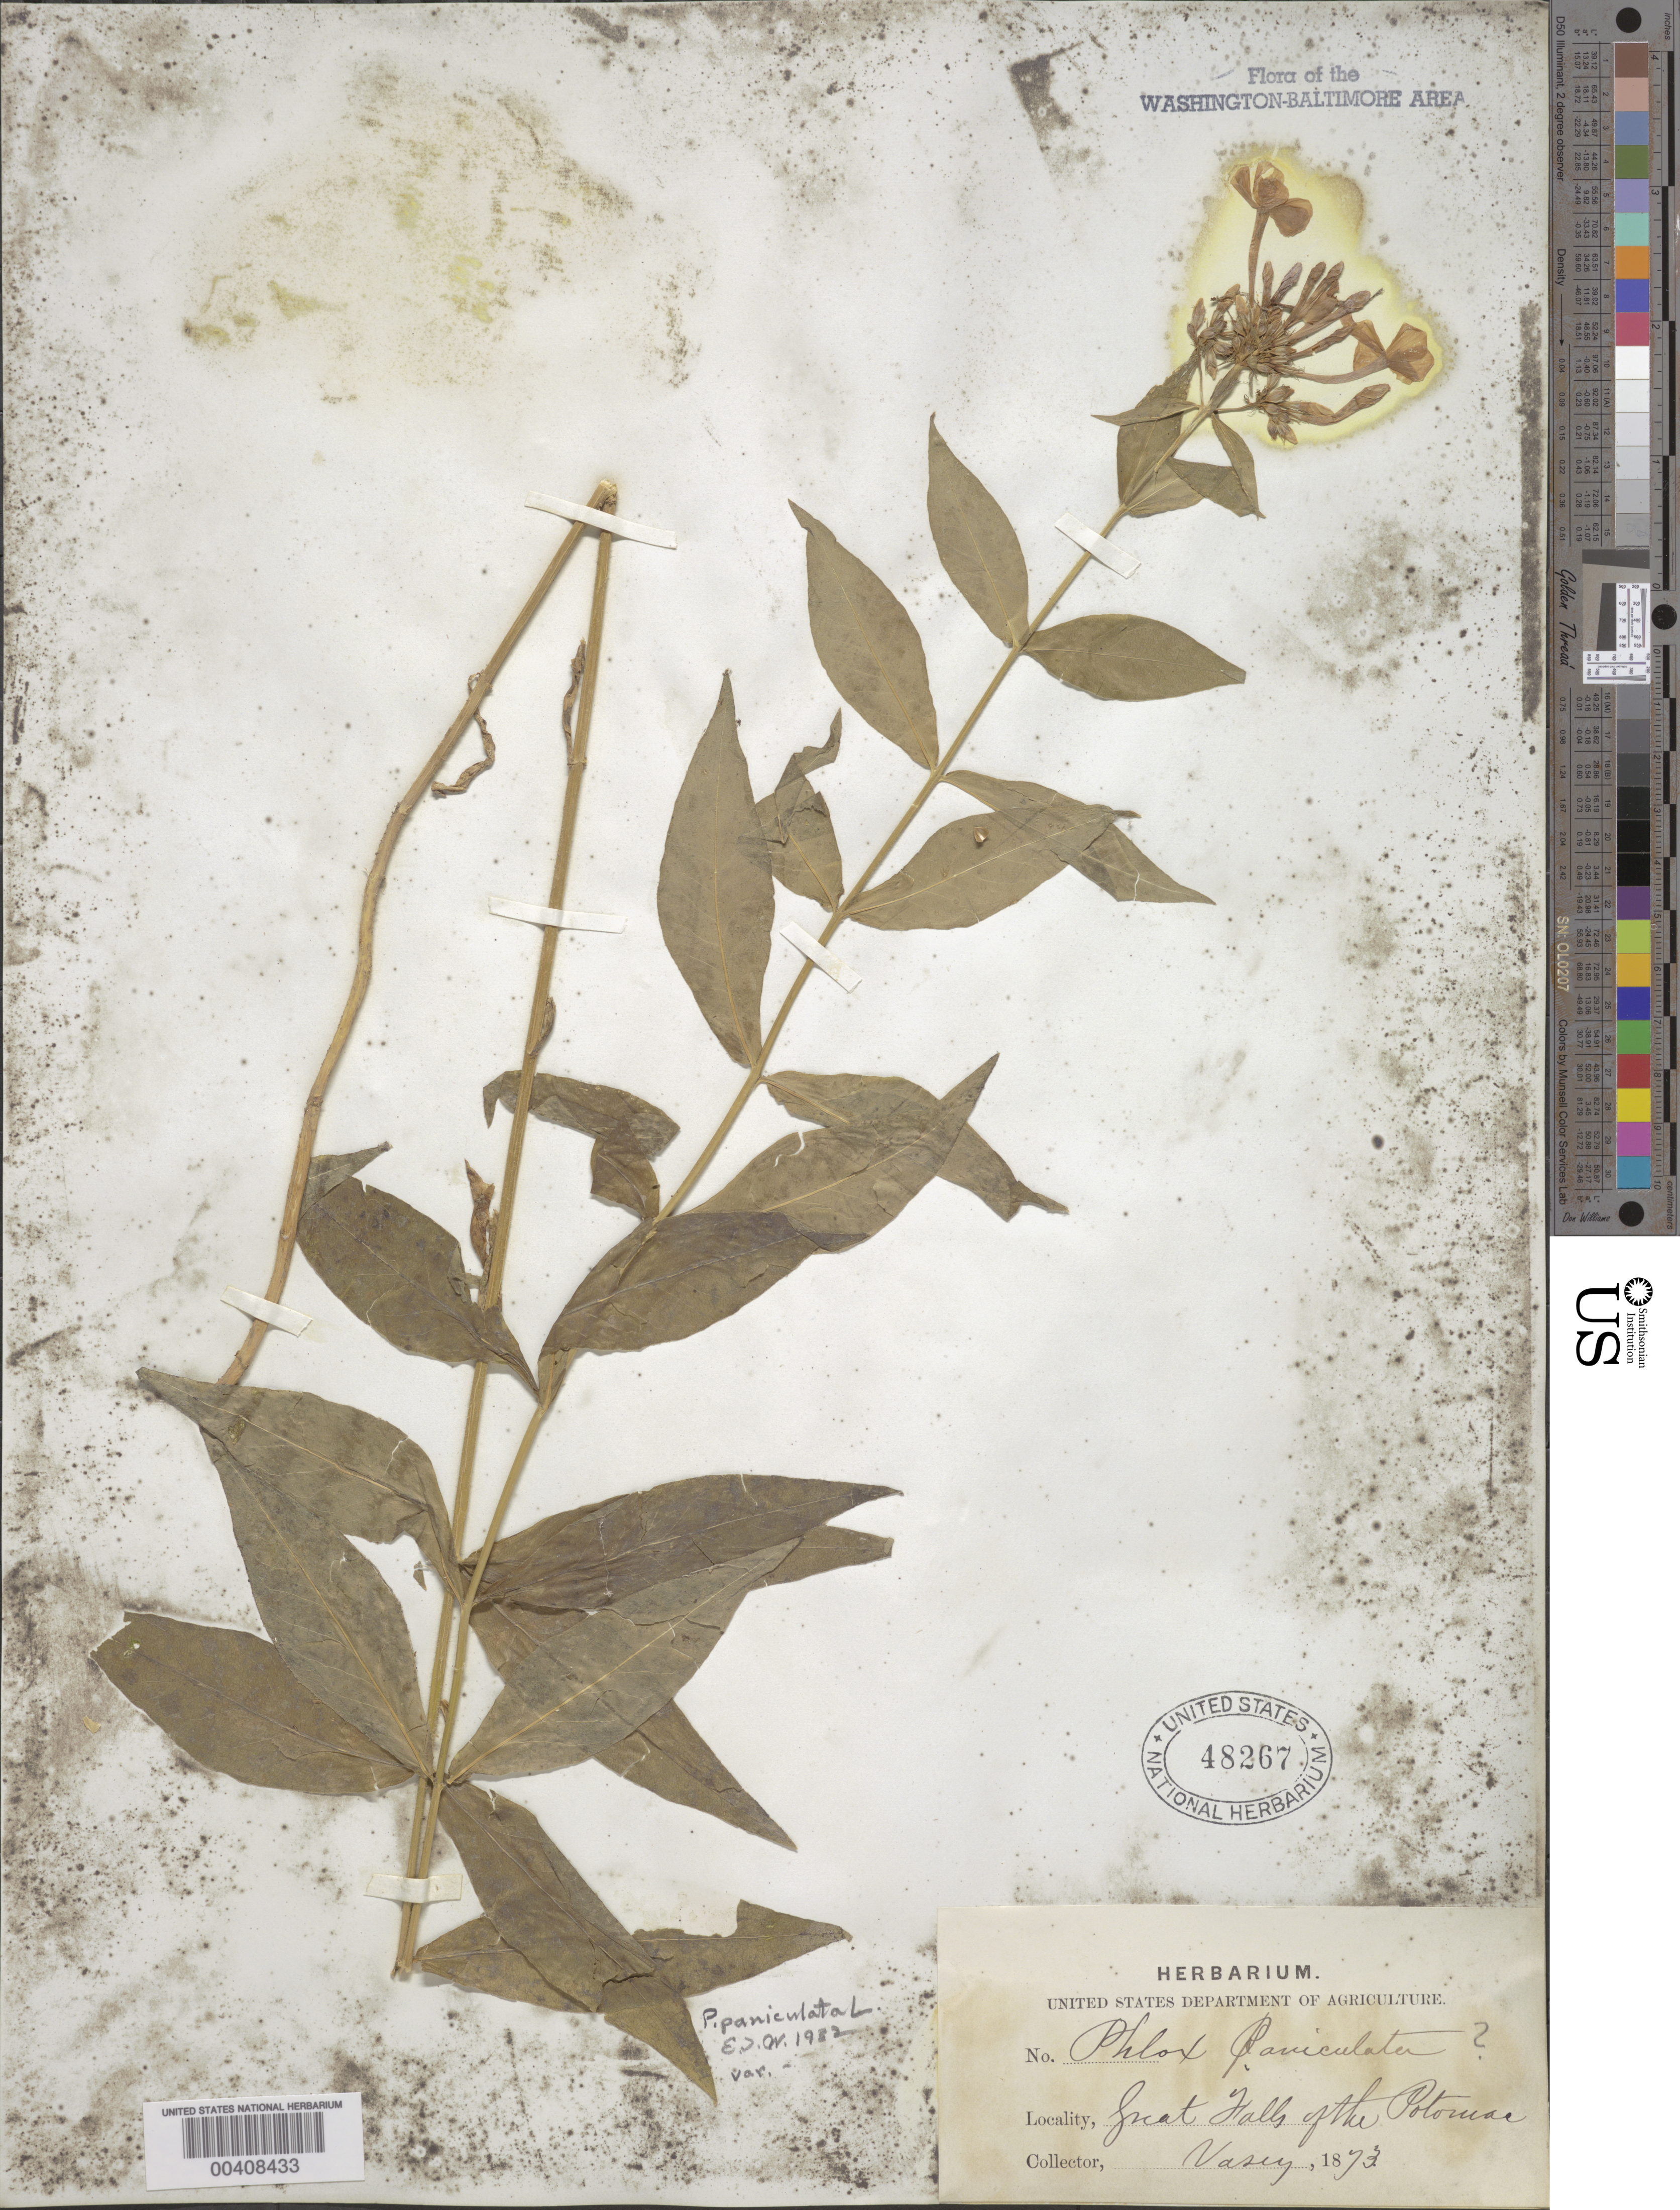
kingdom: Plantae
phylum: Tracheophyta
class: Magnoliopsida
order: Ericales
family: Polemoniaceae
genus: Phlox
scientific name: Phlox paniculata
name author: L.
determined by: E.J.W.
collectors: G. Vasey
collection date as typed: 1873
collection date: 1873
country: United States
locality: Great Falls on the Potomac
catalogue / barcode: US 48267